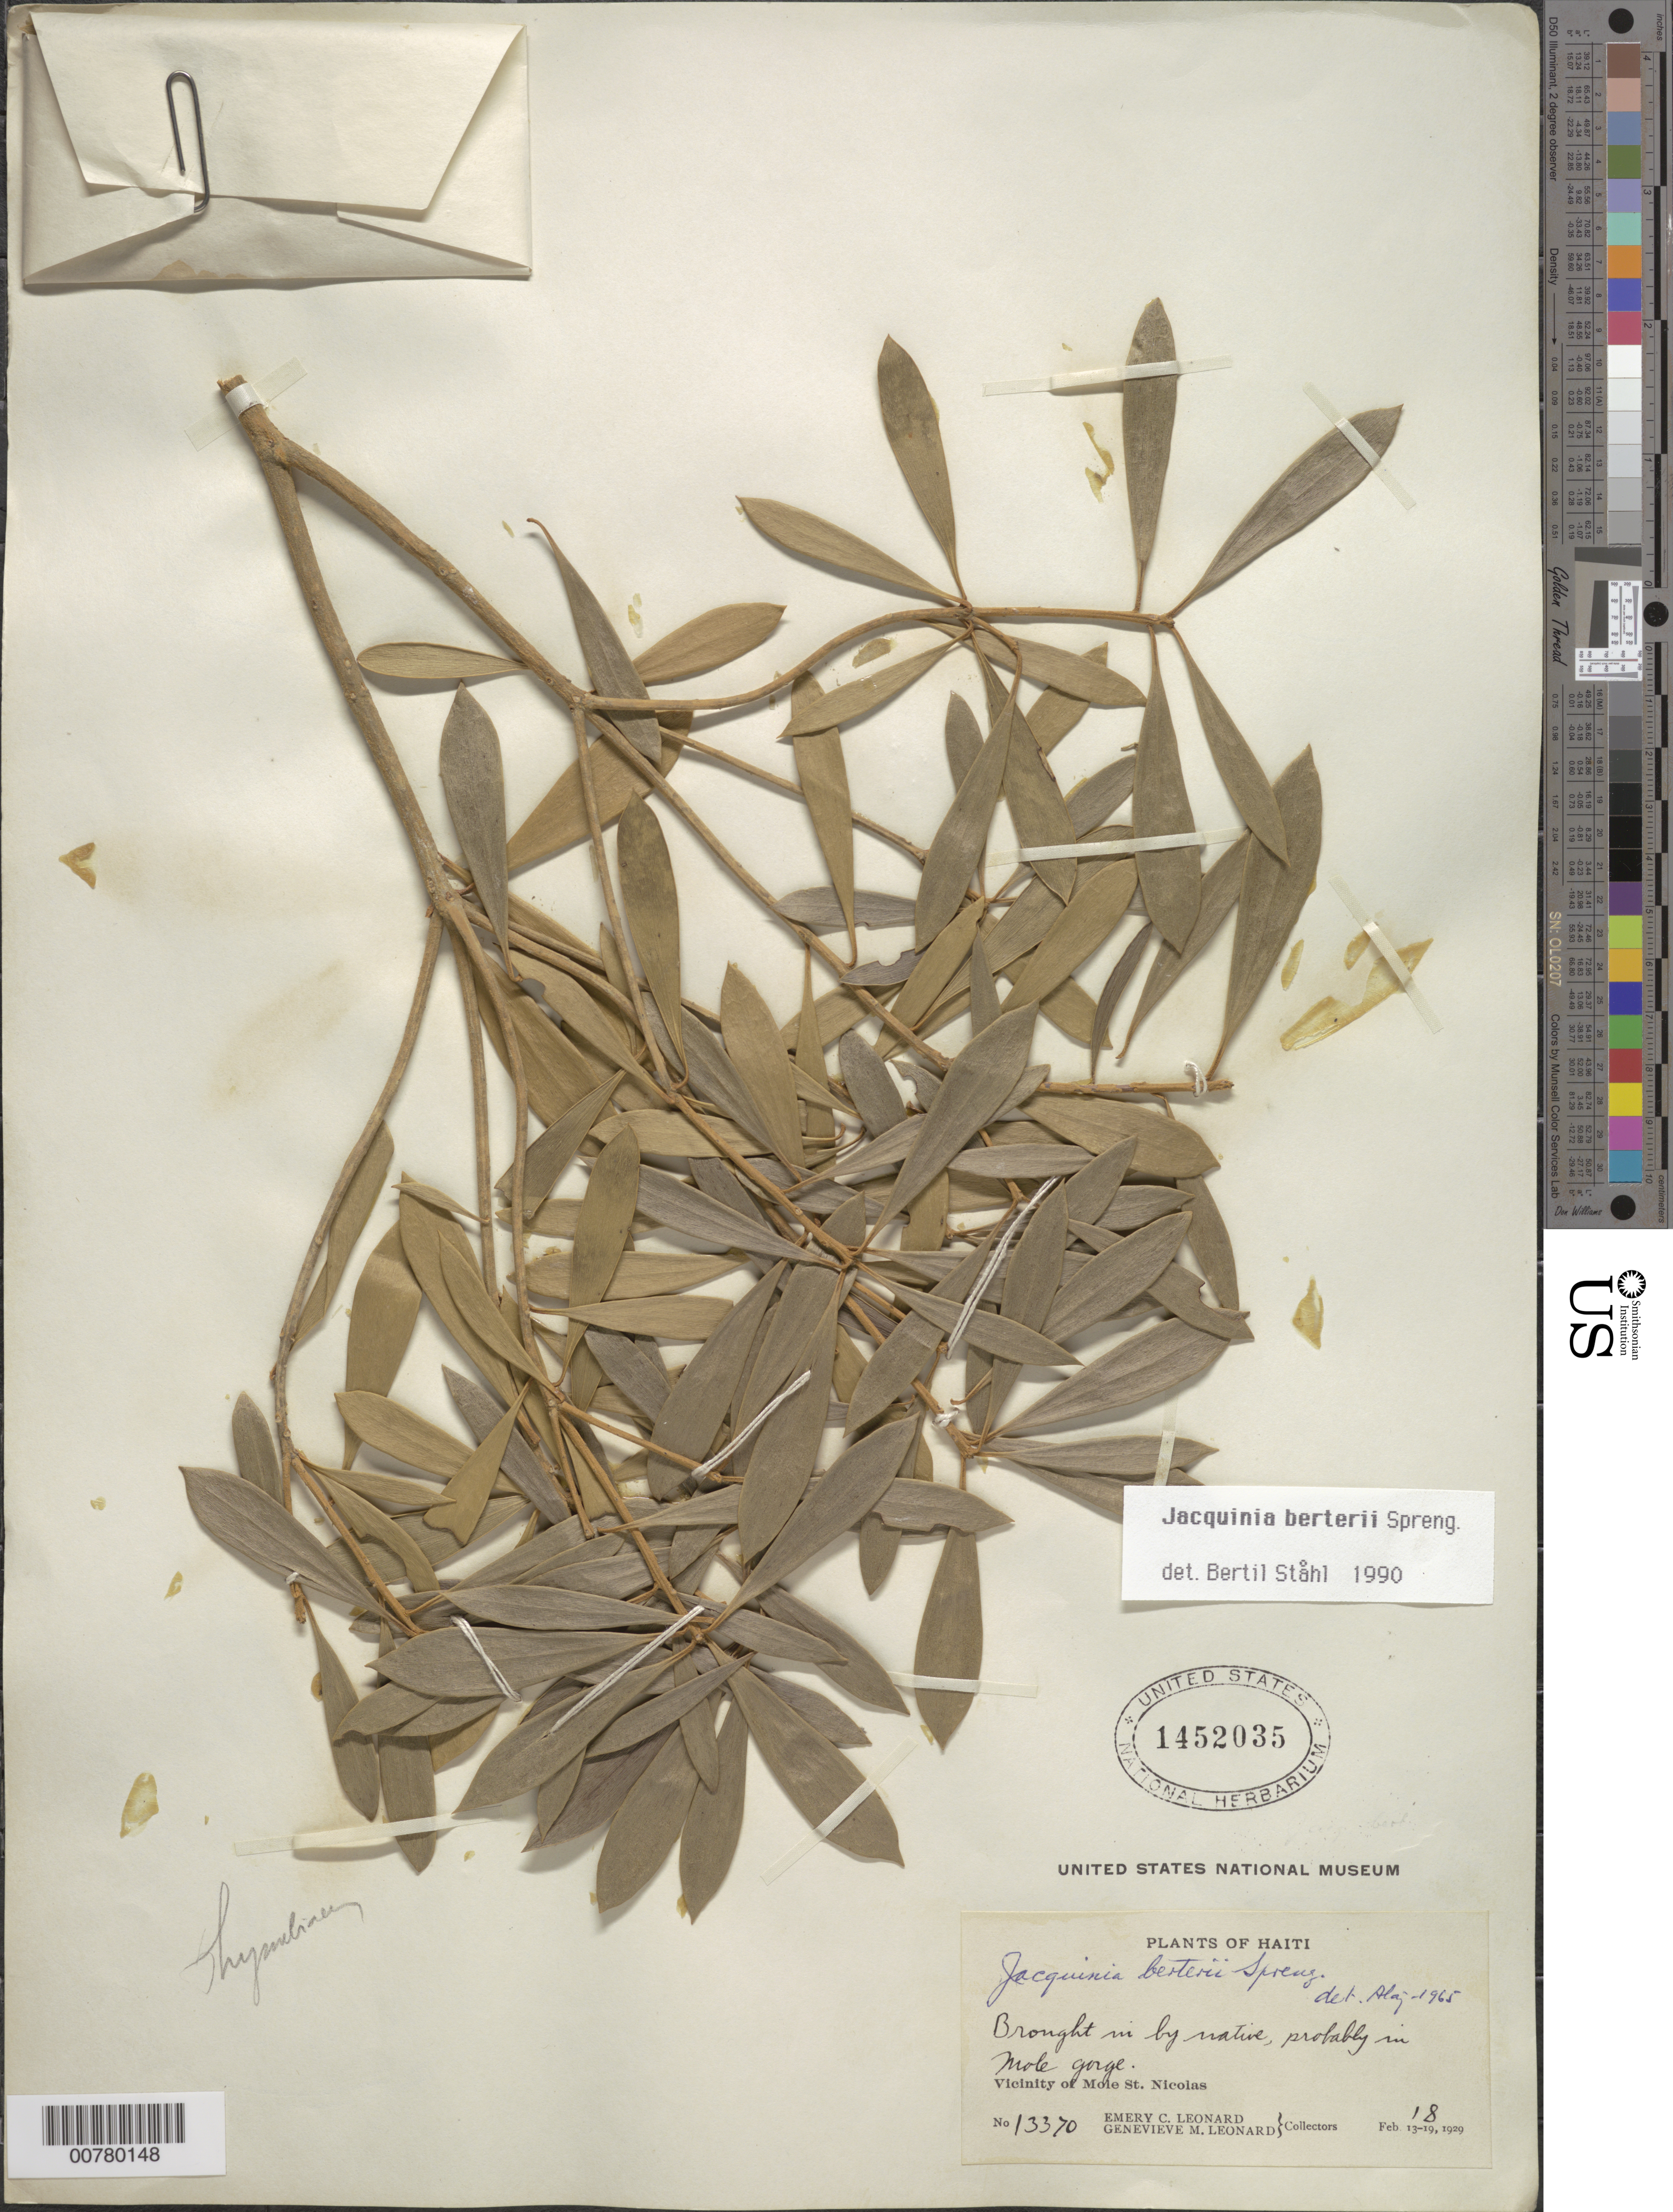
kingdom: Plantae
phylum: Tracheophyta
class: Magnoliopsida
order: Ericales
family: Primulaceae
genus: Jacquinia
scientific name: Jacquinia berteroi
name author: Spreng.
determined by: Ståhl, B.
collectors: E. C. Leonard & G. M. Leonard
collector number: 13370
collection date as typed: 18 Feb 1929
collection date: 1929-02-18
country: Haiti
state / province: Nord-Ouest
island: Hispaniola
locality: Vicinity of Mole St. Nicolas, probably in Mole Gorge.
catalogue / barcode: US 1452035